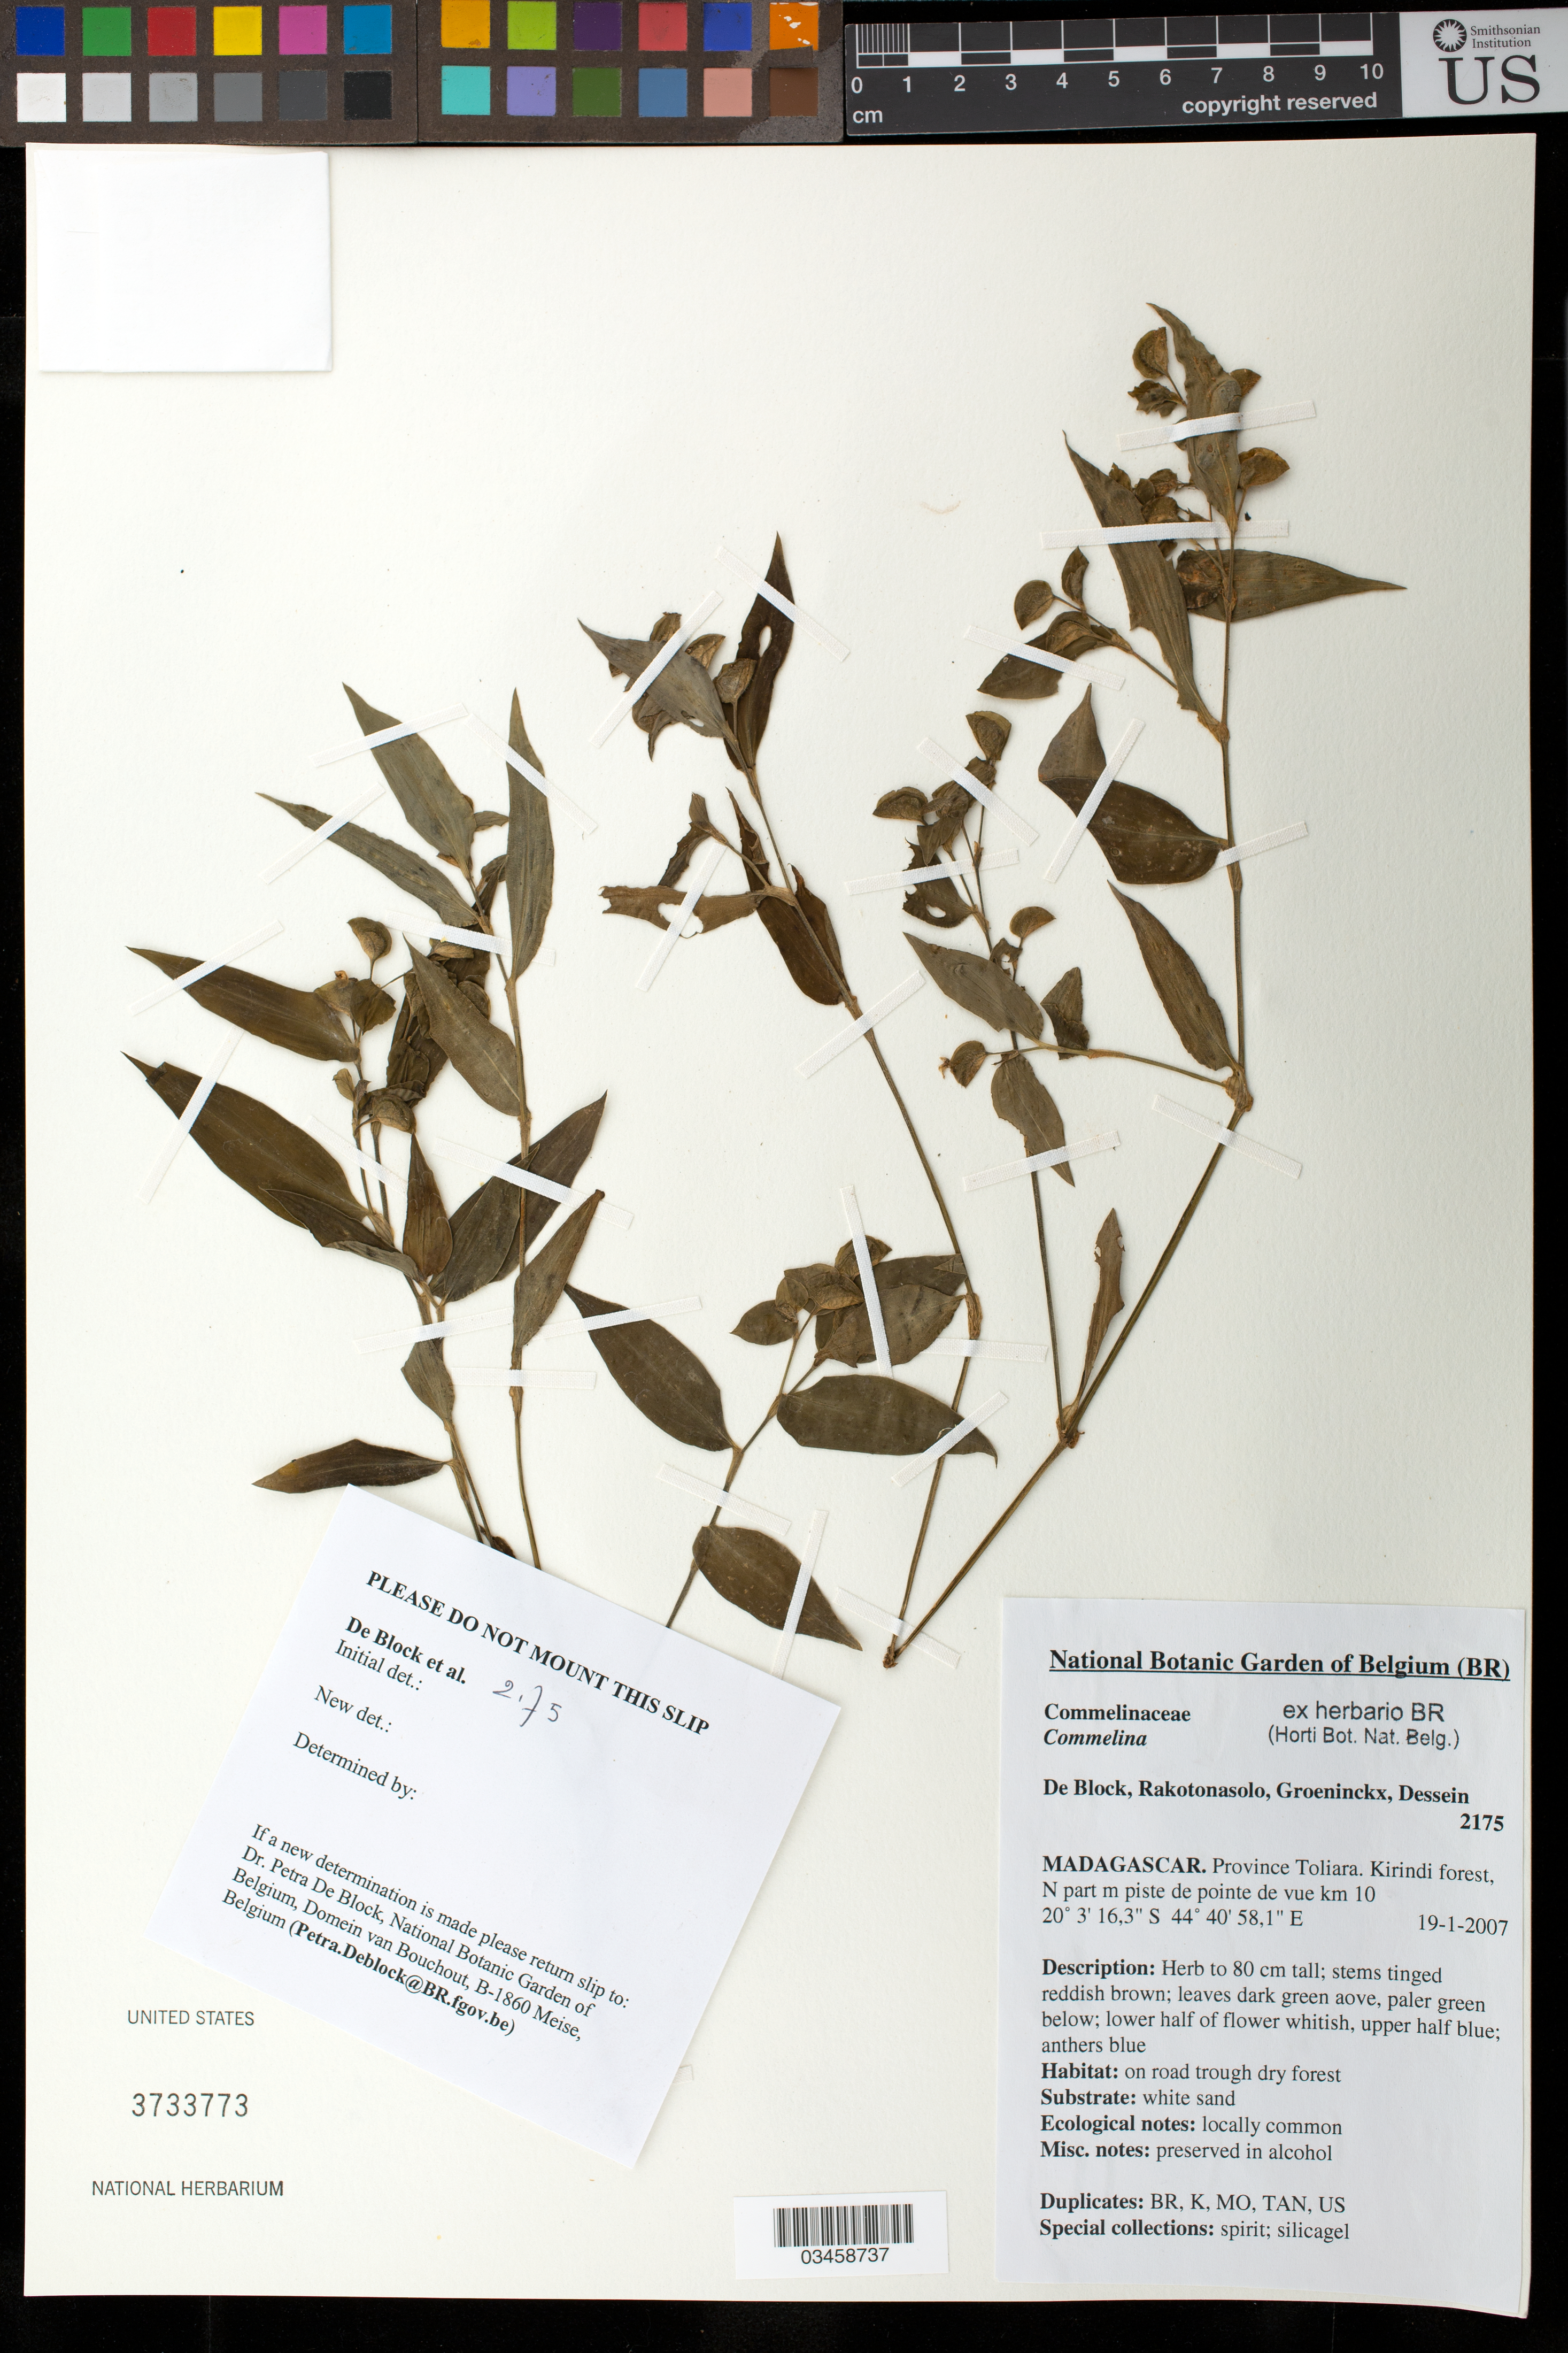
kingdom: Plantae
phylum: Tracheophyta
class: Liliopsida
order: Commelinales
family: Commelinaceae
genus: Commelina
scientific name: Commelina sp.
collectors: De Block, Rakotonasolo, I. Groeninckx & S. Dessein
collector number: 2175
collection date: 2007-01-19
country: Madagascar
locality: Province Toliara. Kirindi forest, N part m piste de pointe de vue km 10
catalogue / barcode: US 3733773